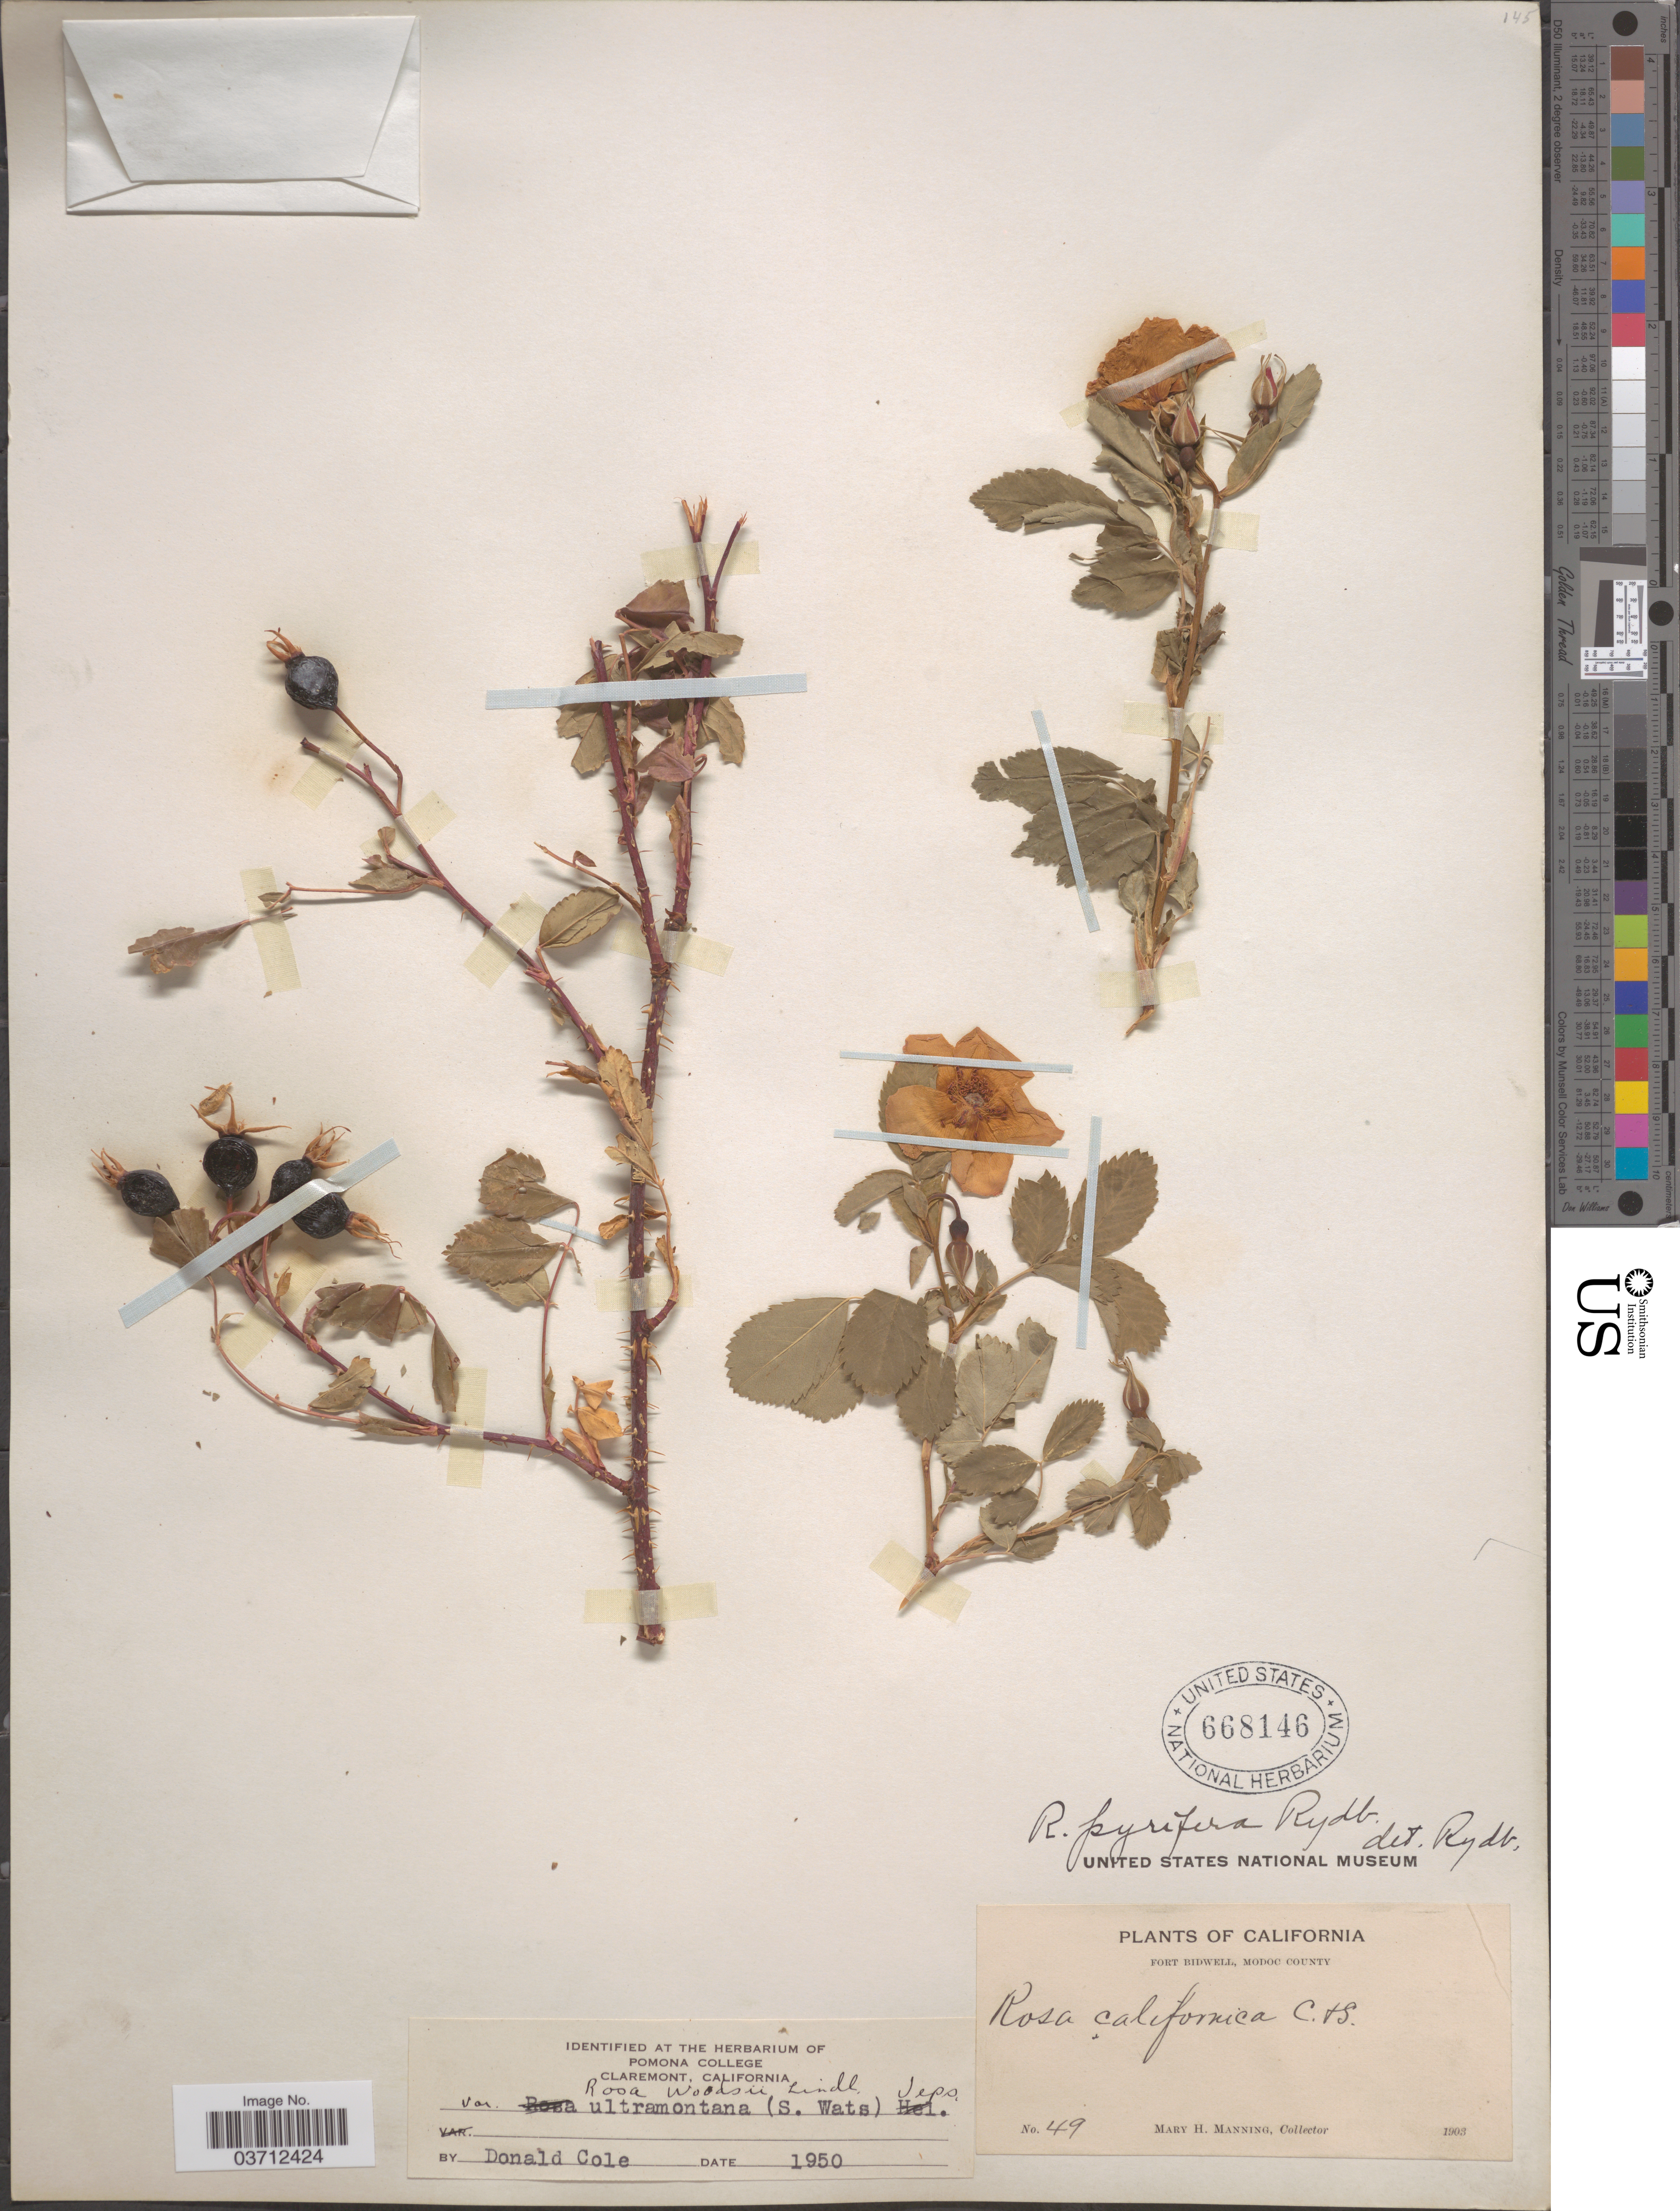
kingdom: Plantae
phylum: Tracheophyta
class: Magnoliopsida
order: Rosales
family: Rosaceae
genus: Rosa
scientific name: Rosa woodsii var. ultramontana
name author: Lindl.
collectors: M. Manning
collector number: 49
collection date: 1903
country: United States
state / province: California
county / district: Modoc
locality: Fort Bidwell, Modoc County.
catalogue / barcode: US 668146